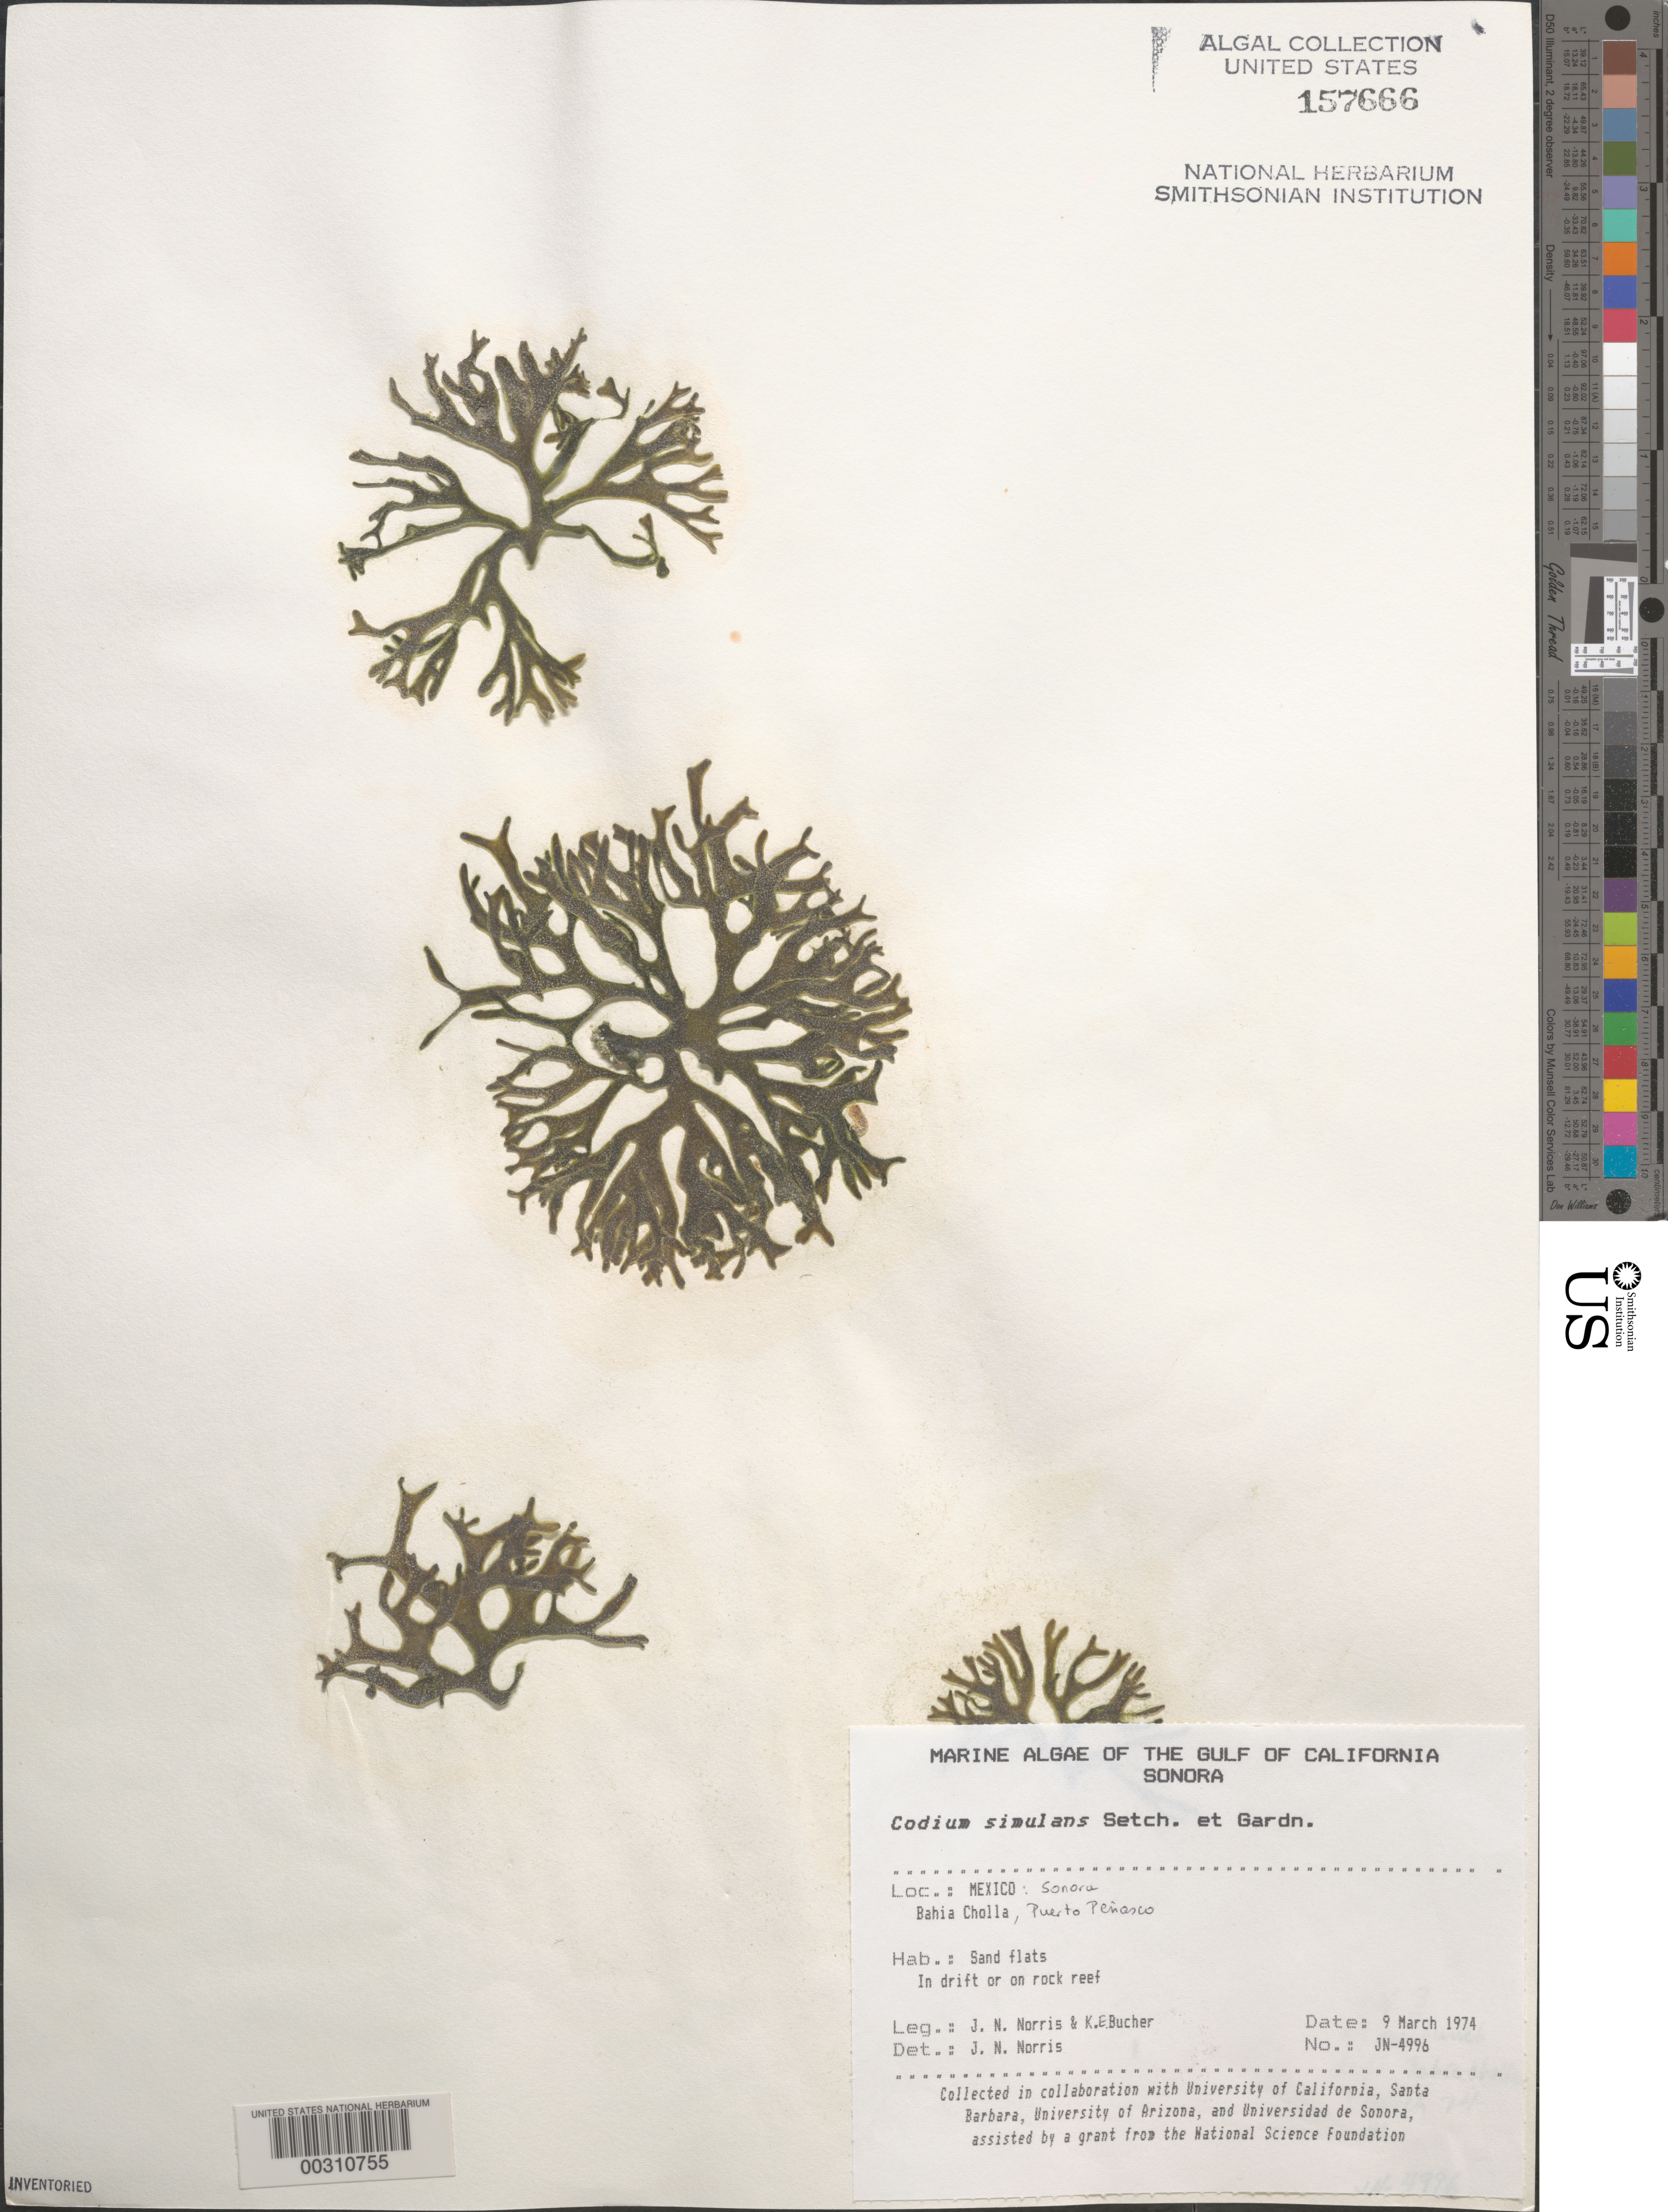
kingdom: Plantae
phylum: Chlorophyta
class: Ulvophyceae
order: Bryopsidales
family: Codiaceae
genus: Codium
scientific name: Codium simulans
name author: Setch. & N.L. Gardner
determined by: Norris, James N.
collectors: J. N. Norris & K. E. Bucher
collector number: JN-4996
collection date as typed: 09 Mar 1974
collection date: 1974-03-09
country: Mexico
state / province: Sonora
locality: Bahia Cholla, Puerto Penasco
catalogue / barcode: US 157666